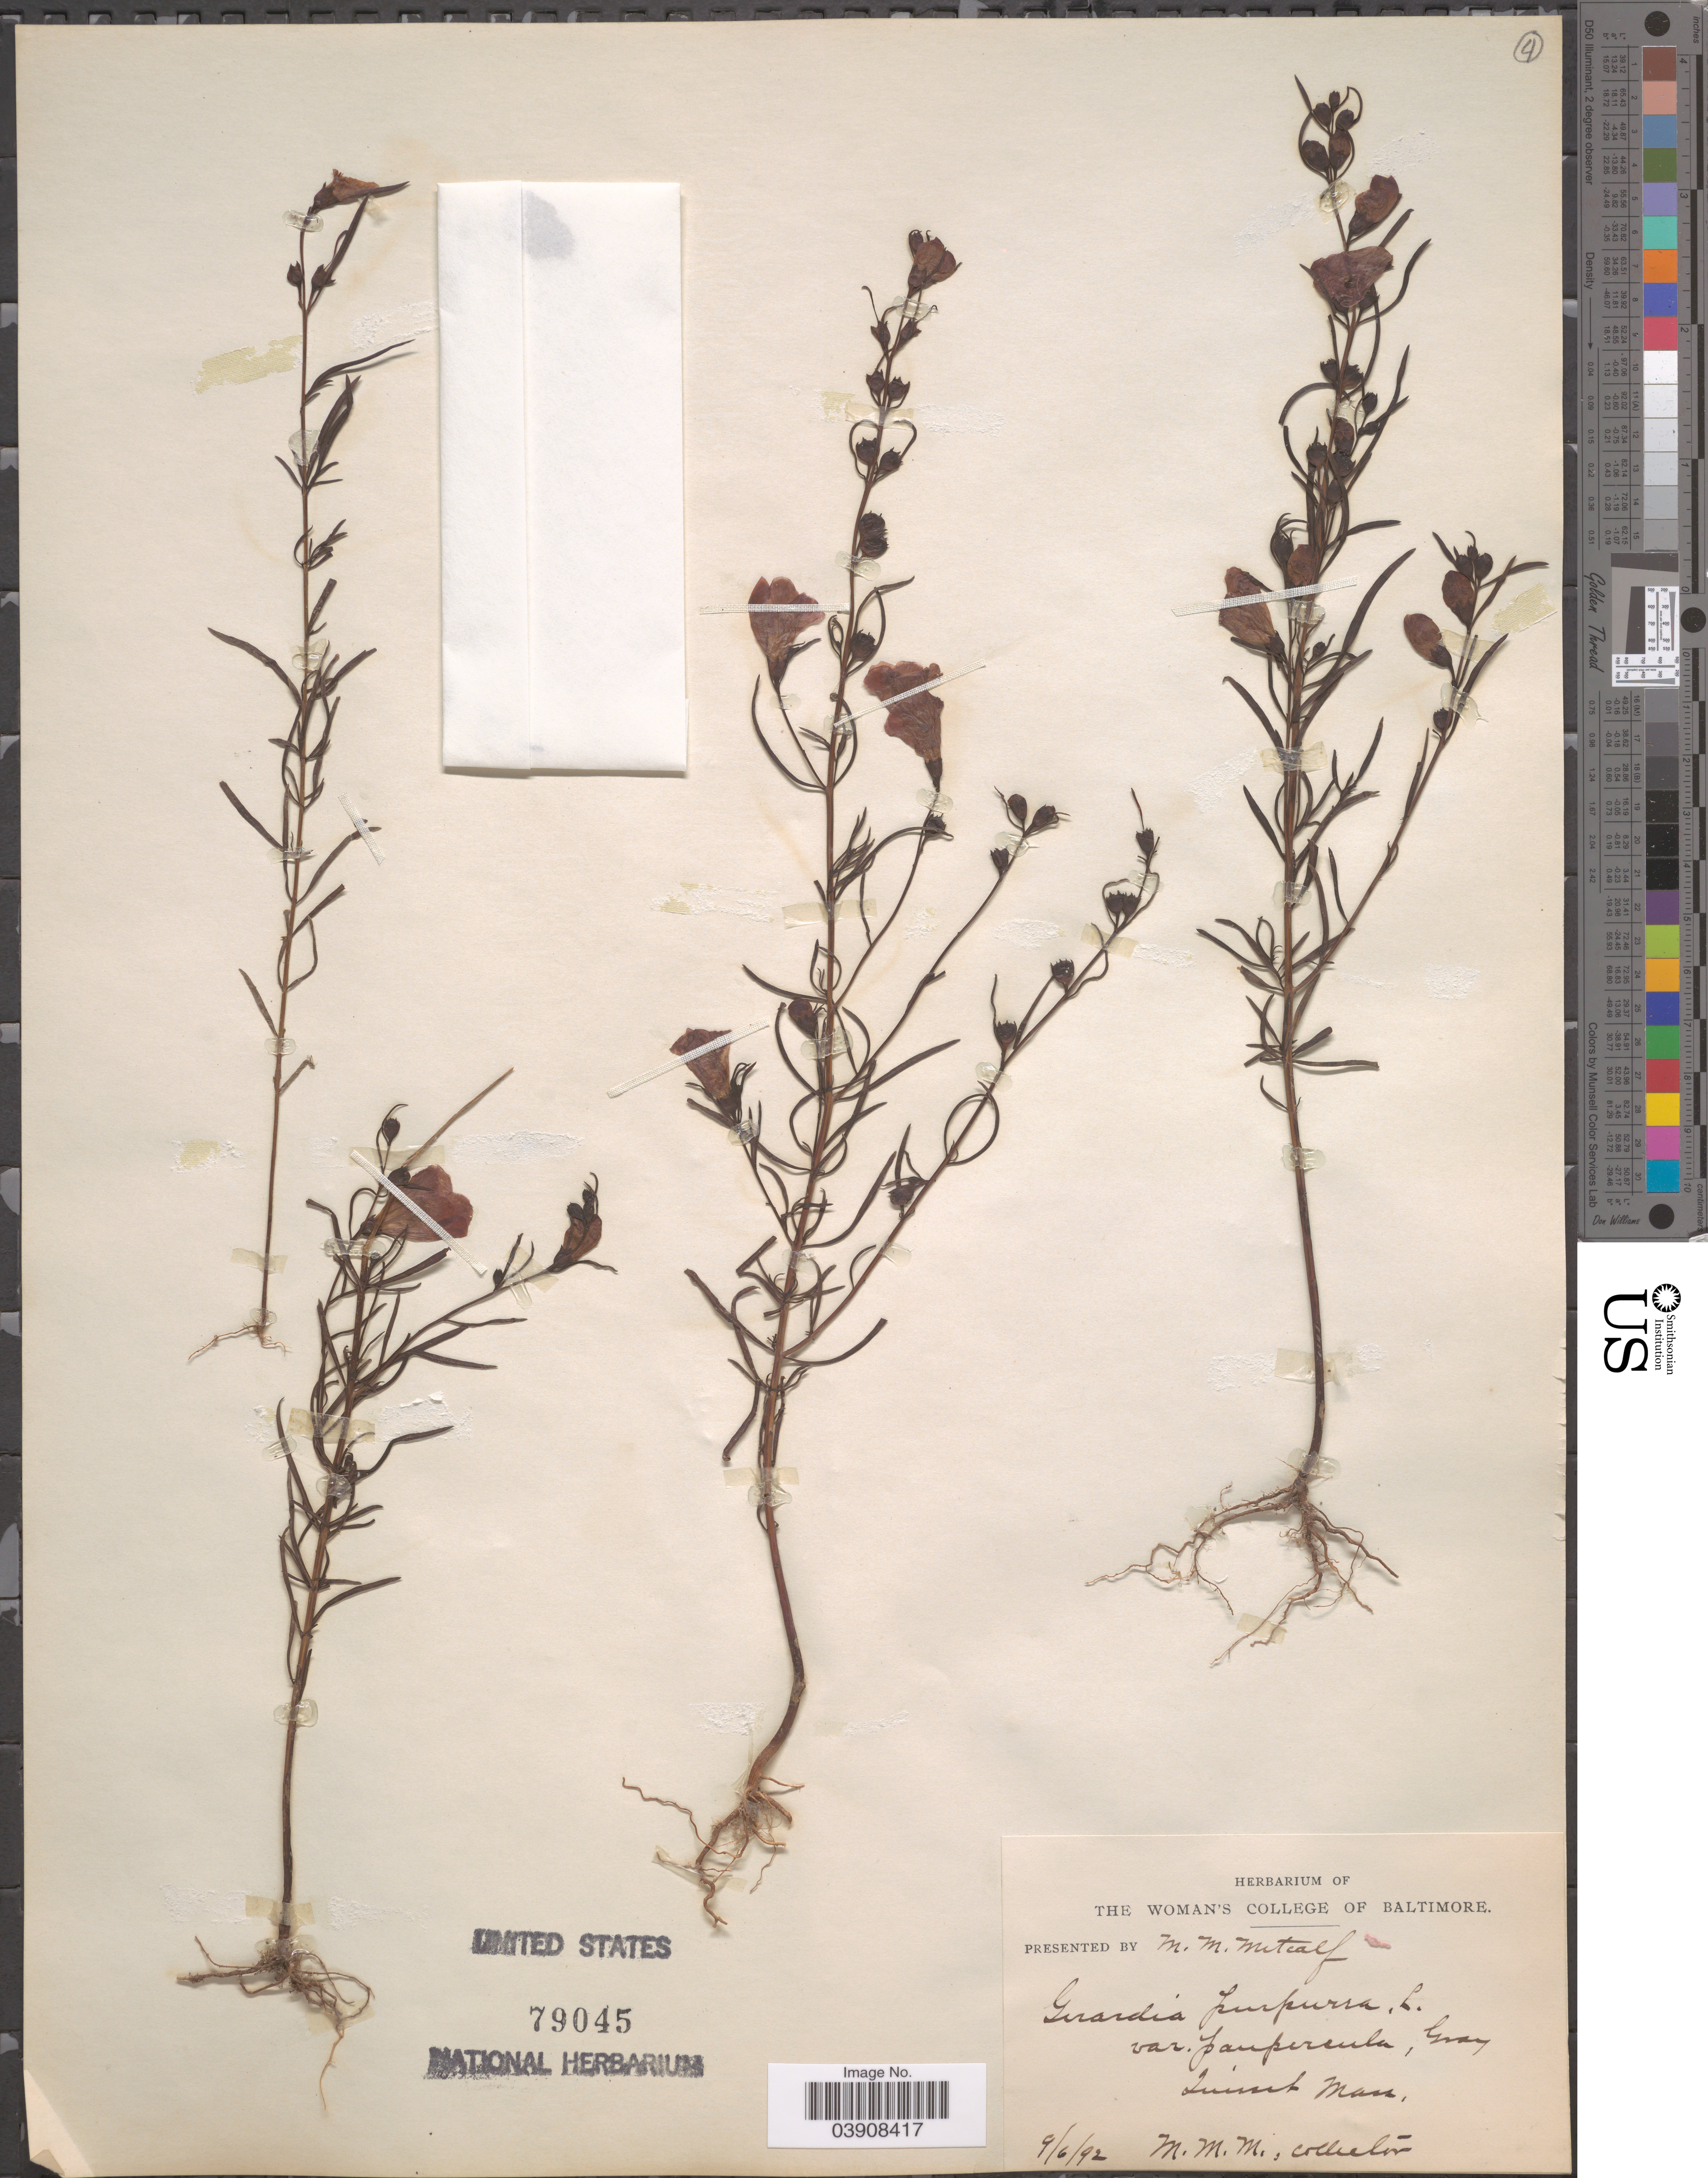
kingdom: Plantae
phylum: Tracheophyta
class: Magnoliopsida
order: Lamiales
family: Orobanchaceae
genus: Agalinis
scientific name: Agalinis purpurea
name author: (L.) Pennell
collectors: M. Metcalf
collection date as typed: Transcribed d/m/y: 6/9/92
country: United States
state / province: Massachusetts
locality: Quisset.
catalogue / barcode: US 79045